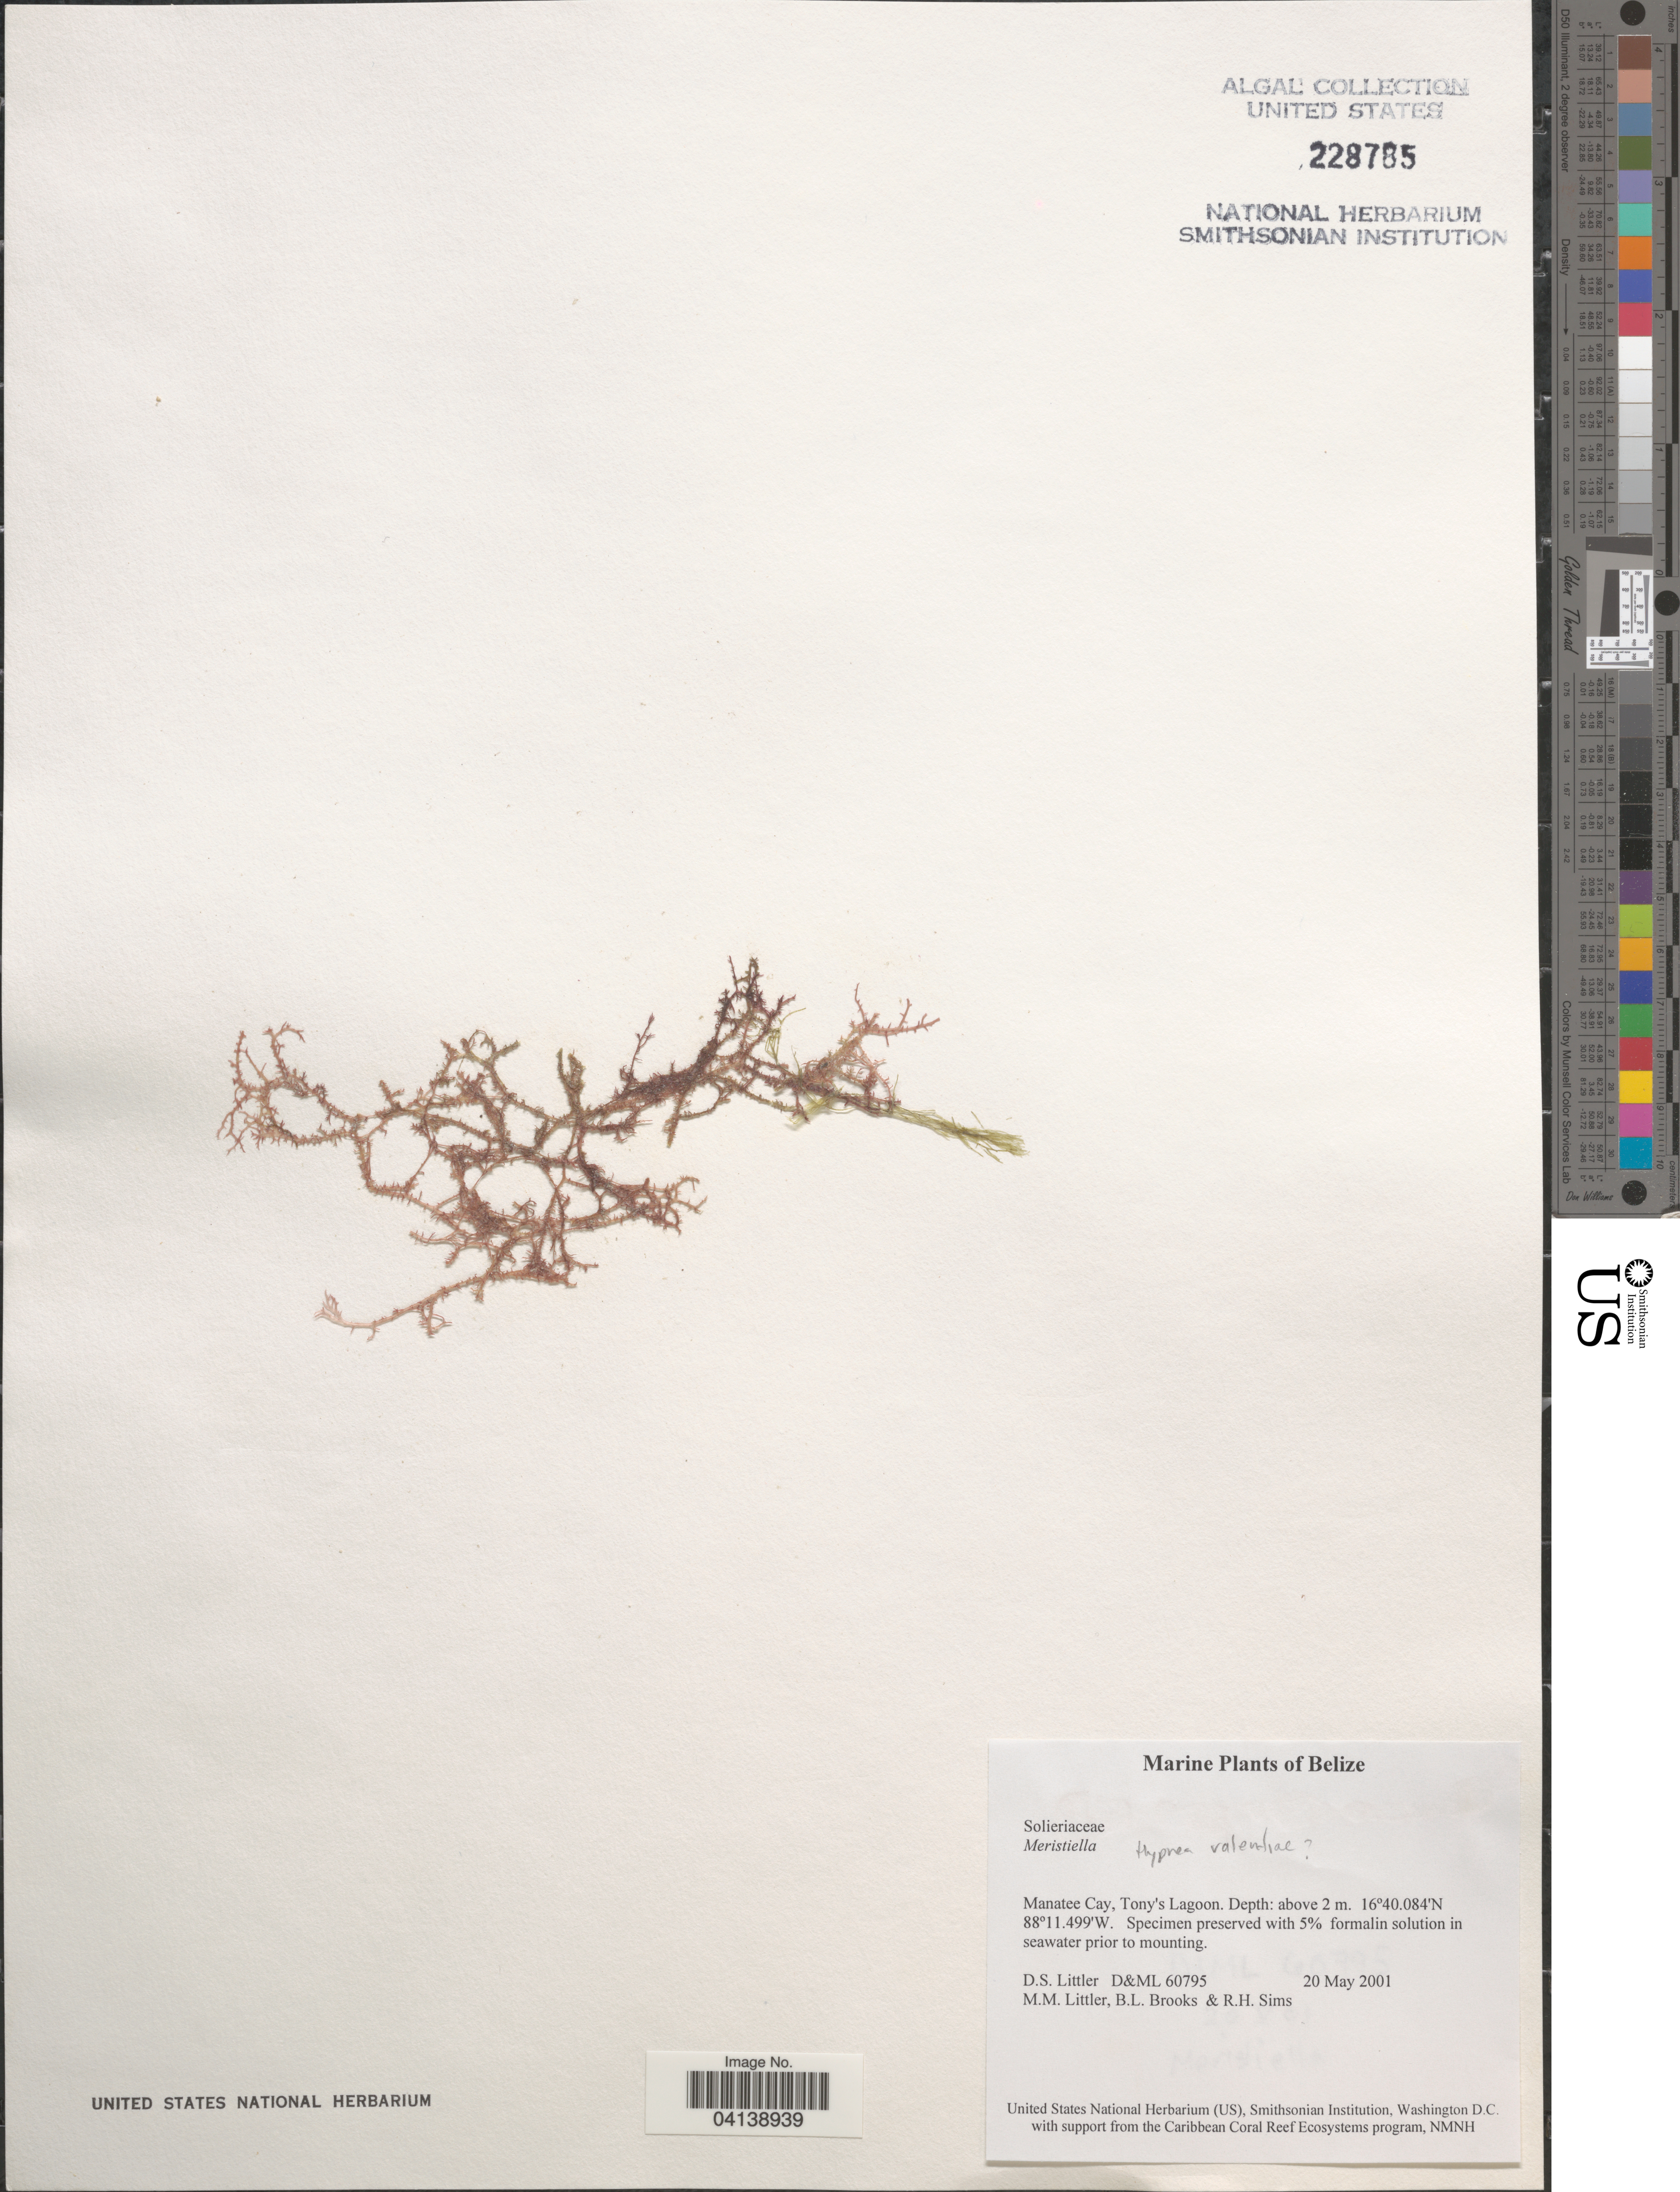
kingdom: Plantae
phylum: Rhodophyta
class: Florideophyceae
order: Gigartinales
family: Areschougiaceae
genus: Meristiella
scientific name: Meristiella sp.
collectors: D. S. Littler, B. Brooks & R. H. Sims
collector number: D&ML 60795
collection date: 2001-05-20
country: Belize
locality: Manatee Cay, Tony's Lagoon.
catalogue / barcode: US 228785